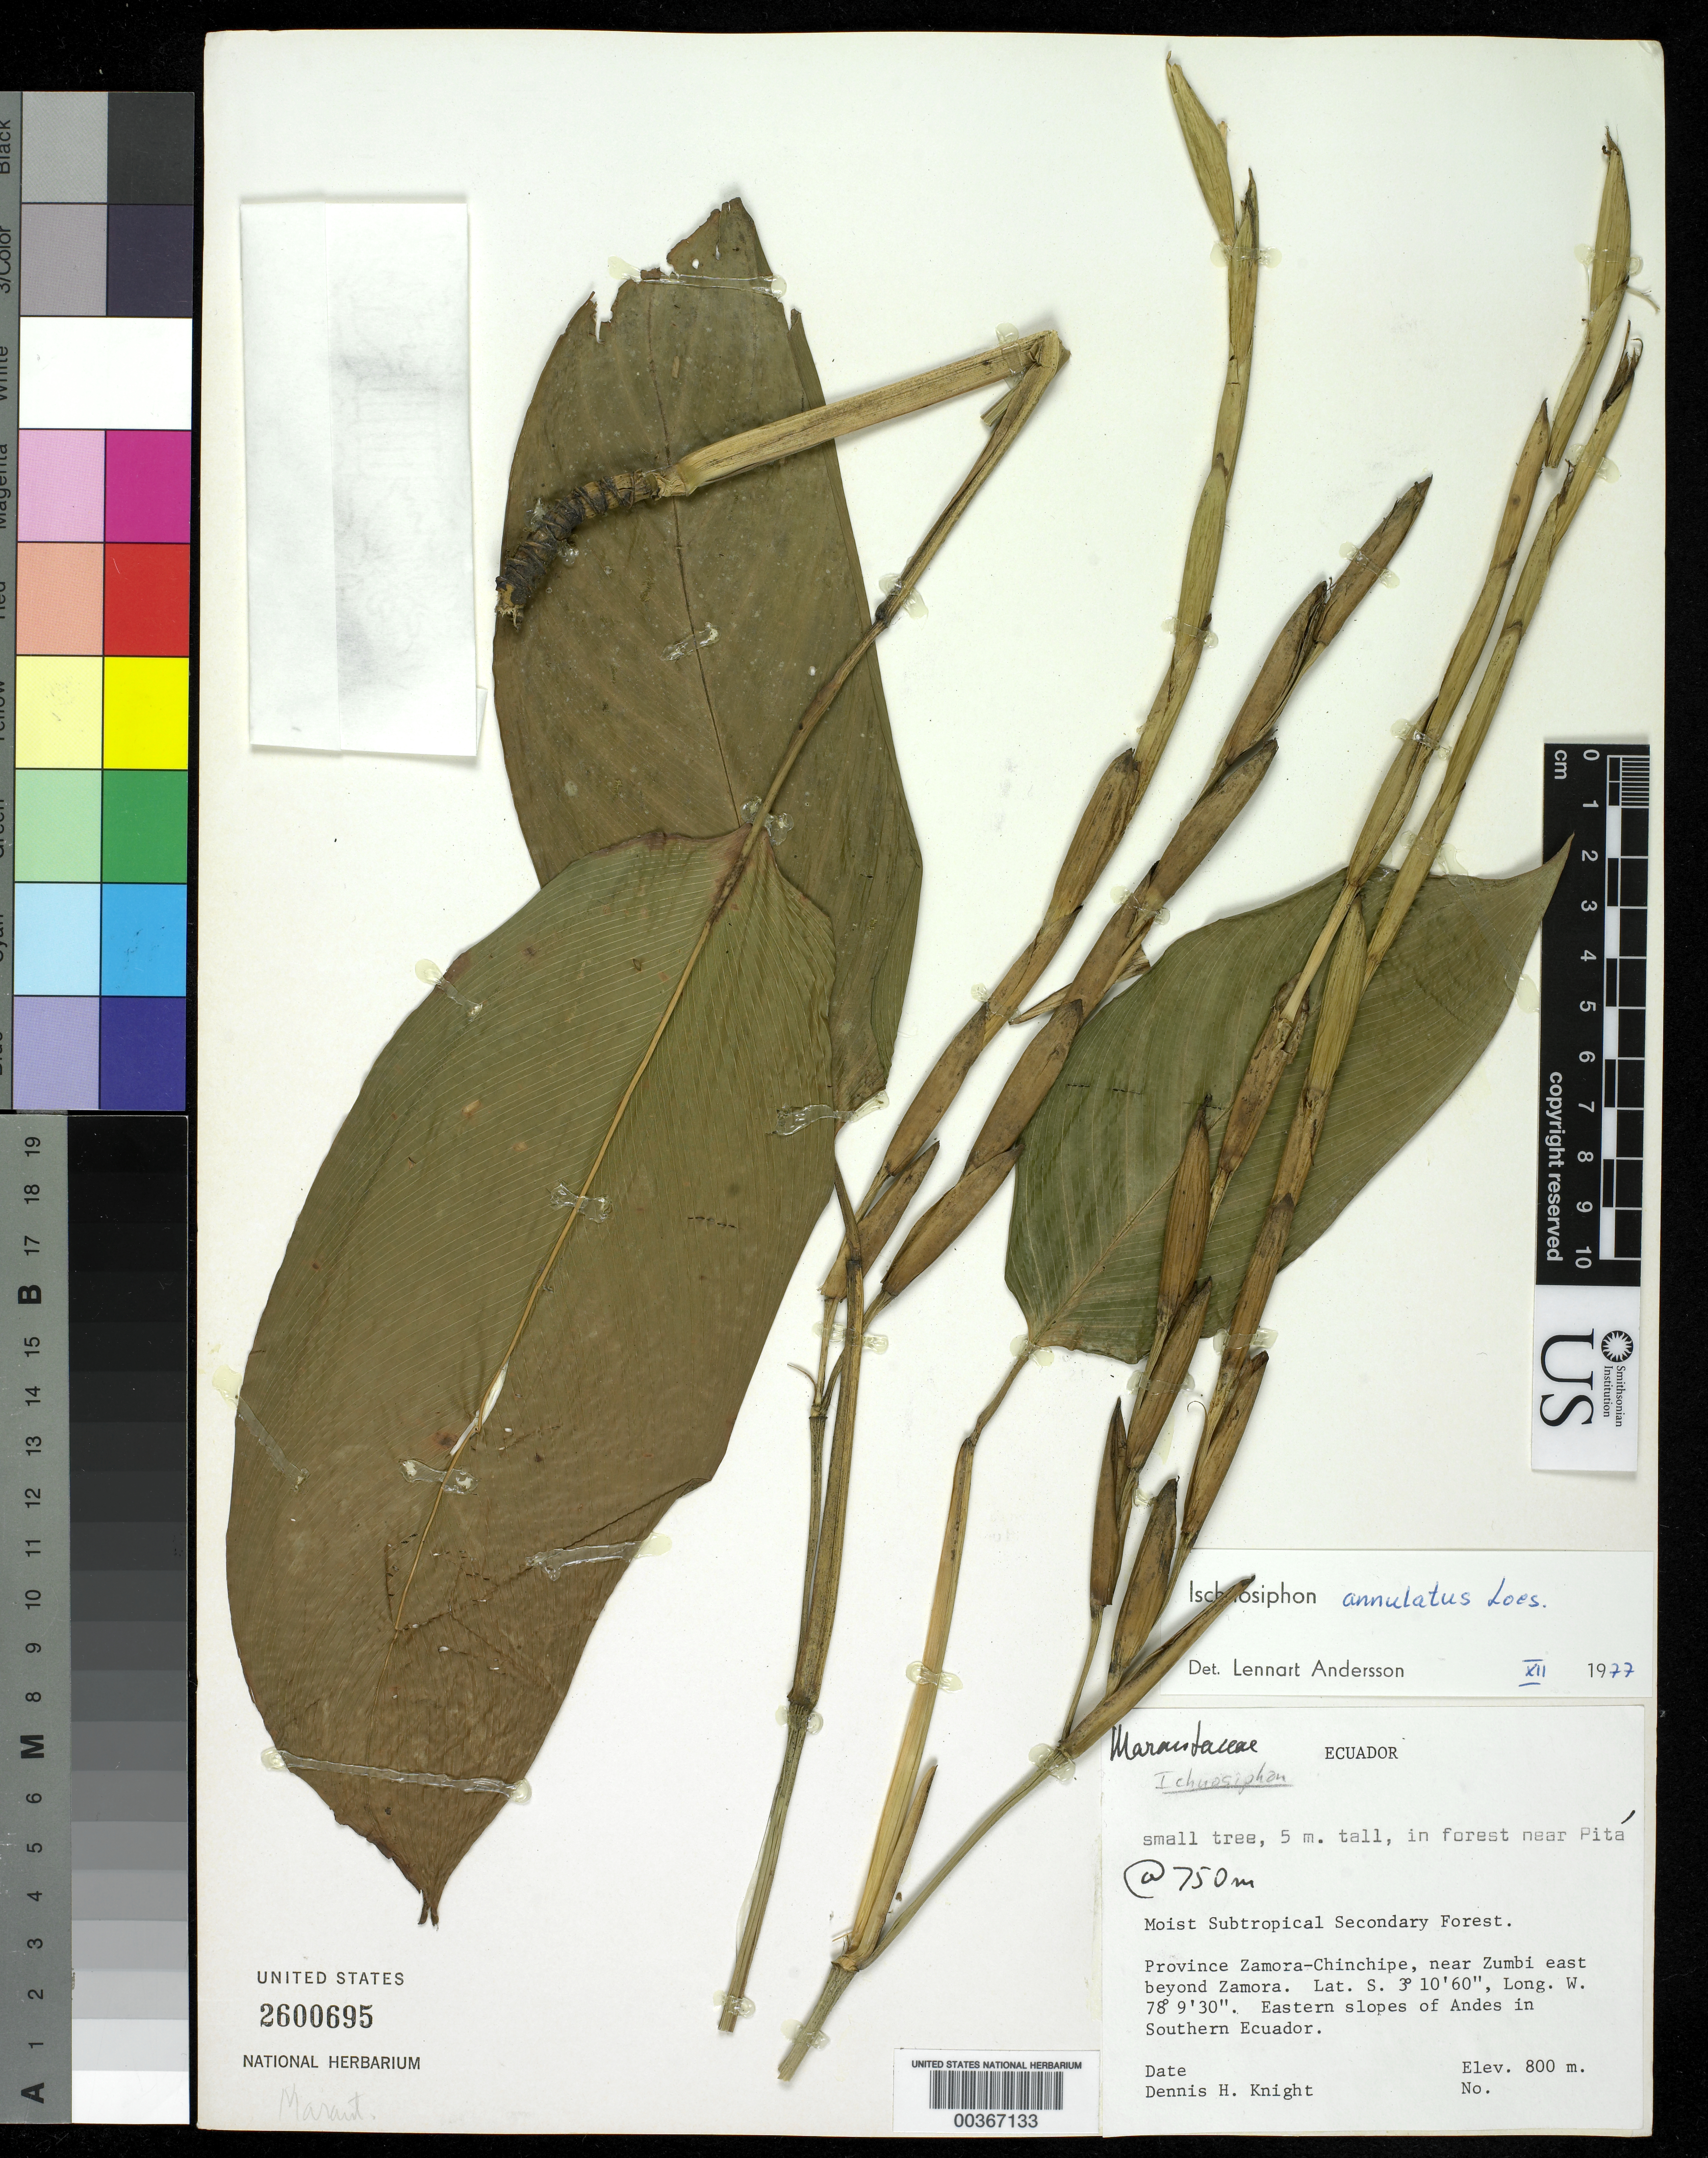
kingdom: Plantae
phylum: Tracheophyta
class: Liliopsida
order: Zingiberales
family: Marantaceae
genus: Ischnosiphon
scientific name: Ischnosiphon annulatus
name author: Loes.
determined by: Andersson, [Bengt] Lennart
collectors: D. Knight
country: Ecuador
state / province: Zamora-Chinchipe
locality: In forest near pita, near zumbi e beyond Zamora, eastern slopes of Andes in southern ecuador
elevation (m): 750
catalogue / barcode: US 2600695